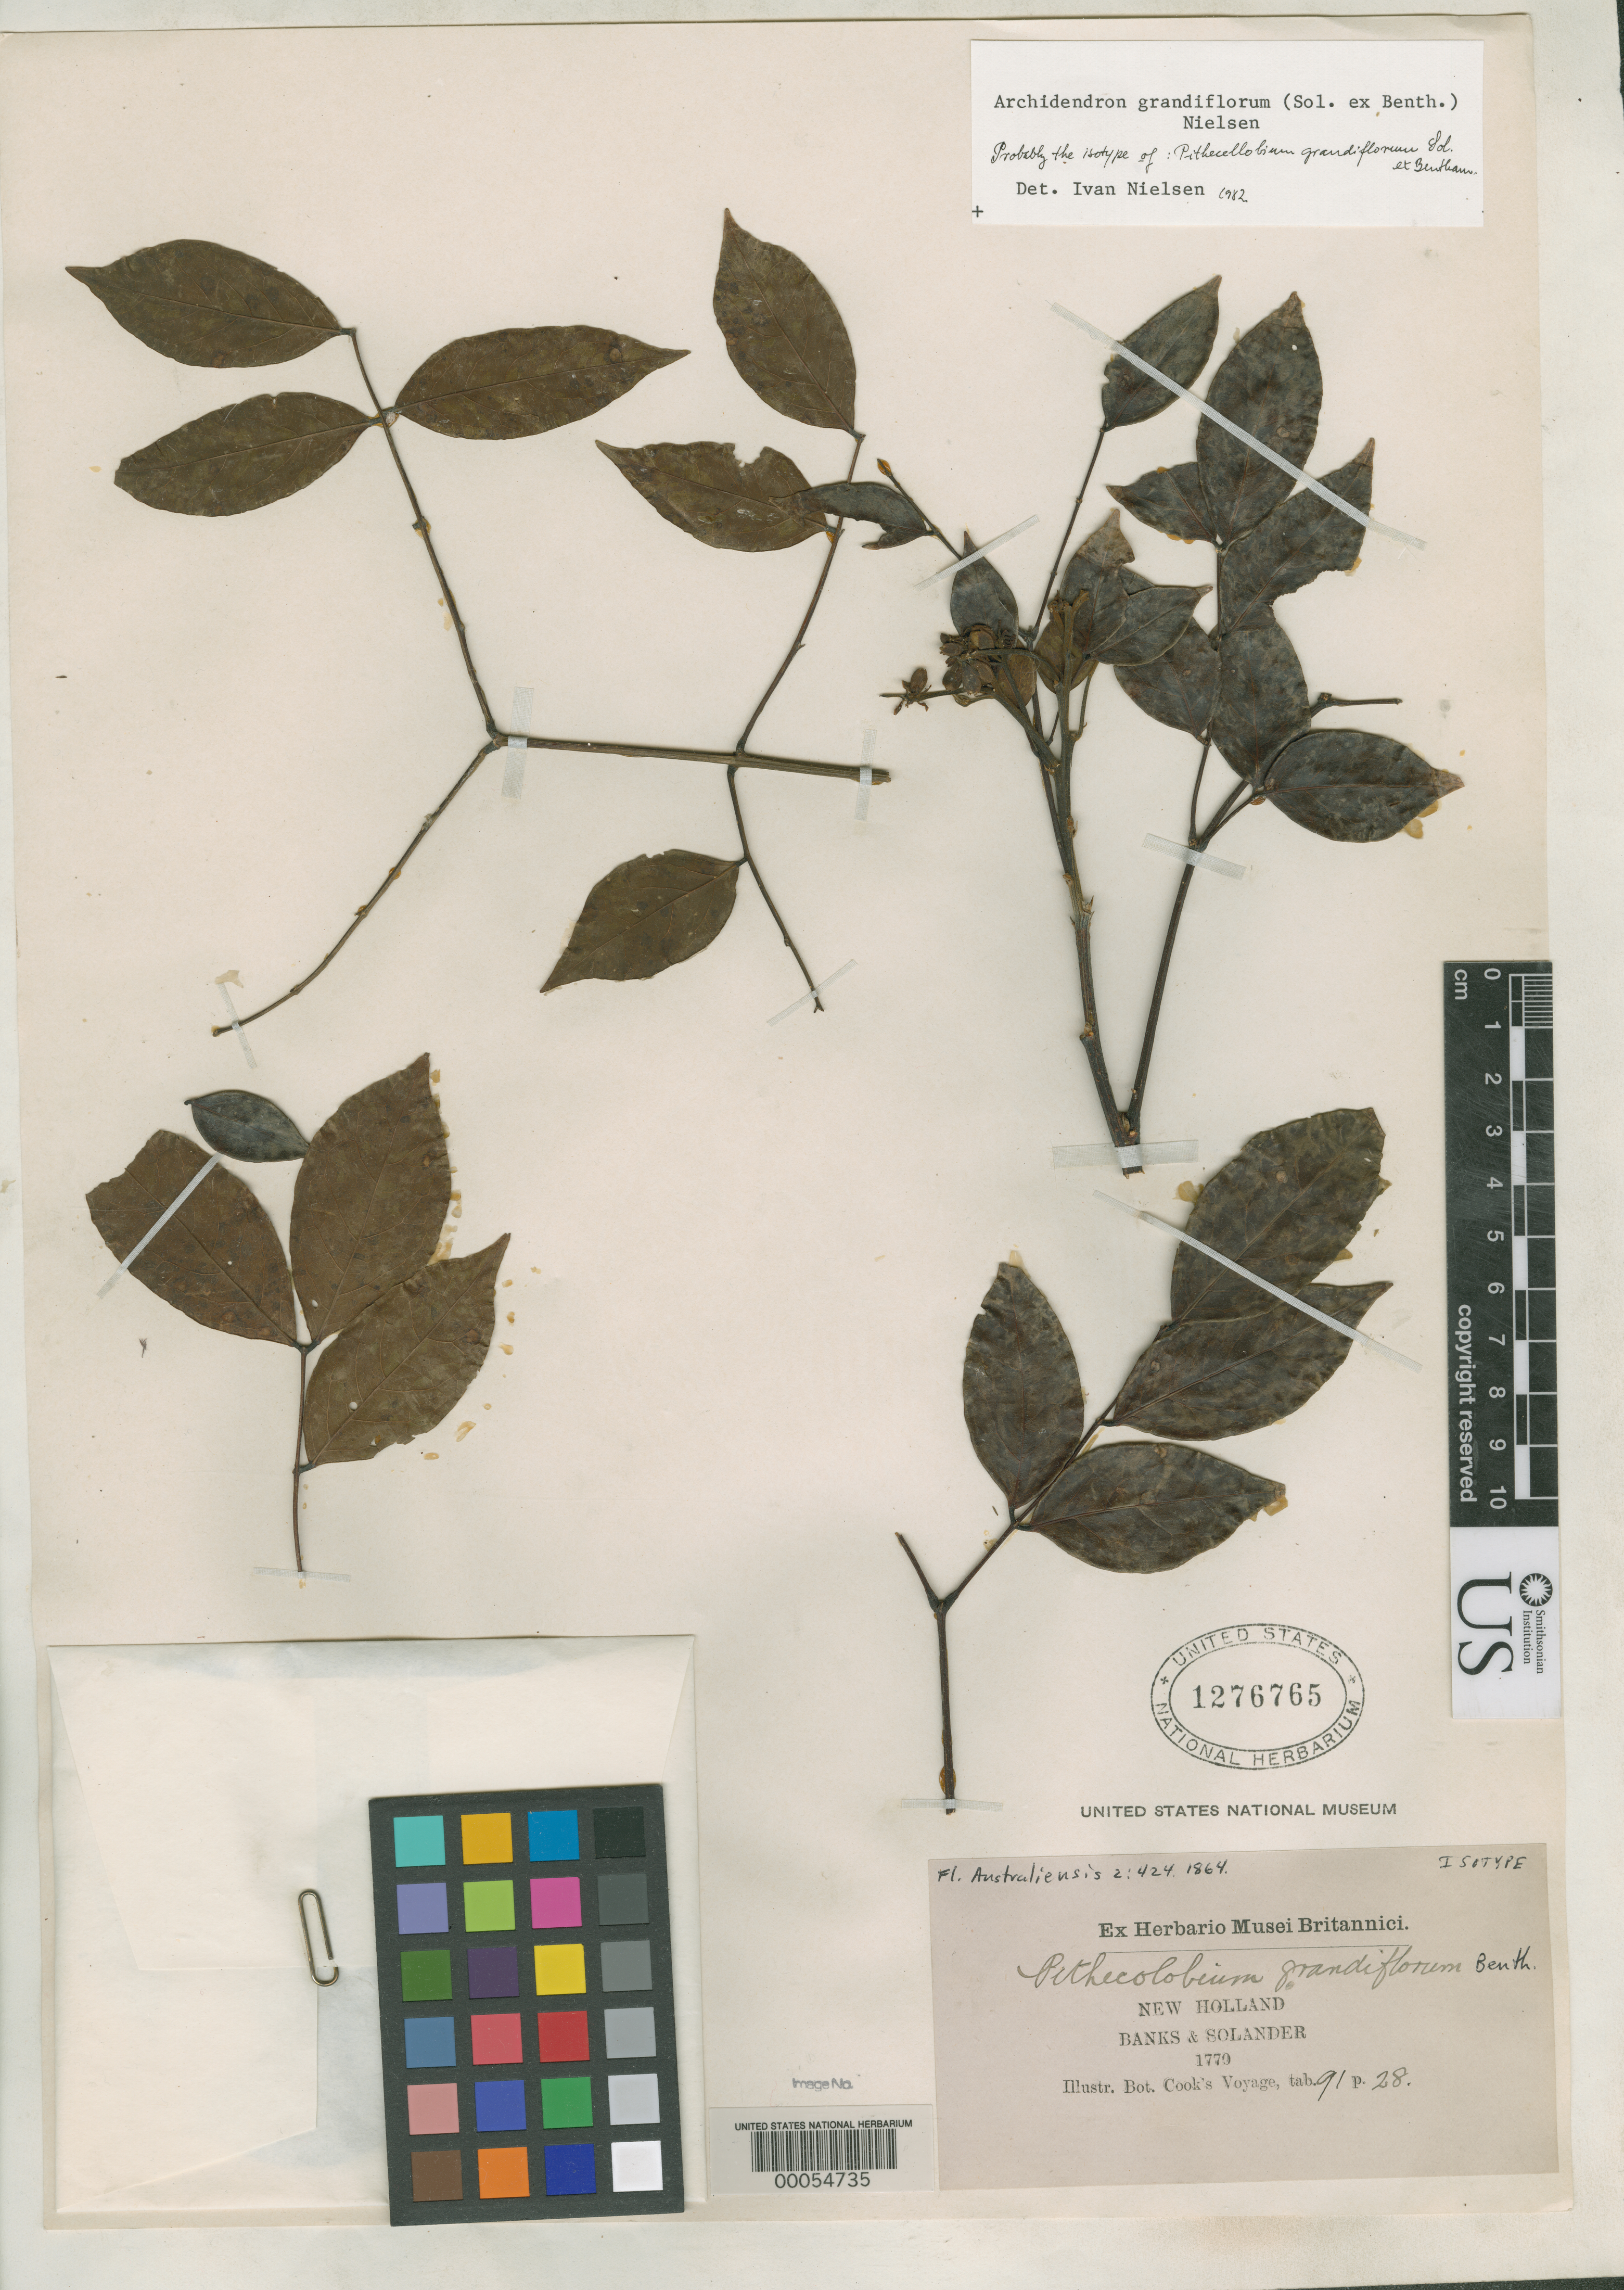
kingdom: Plantae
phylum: Tracheophyta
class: Magnoliopsida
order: Fabales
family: Fabaceae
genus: Pithecellobium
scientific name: Pithecellobium grandiflorum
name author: Benth.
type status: Isotype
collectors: J. Banks & D. C. Solander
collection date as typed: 1770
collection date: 1770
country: Australia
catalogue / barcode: US 1276765